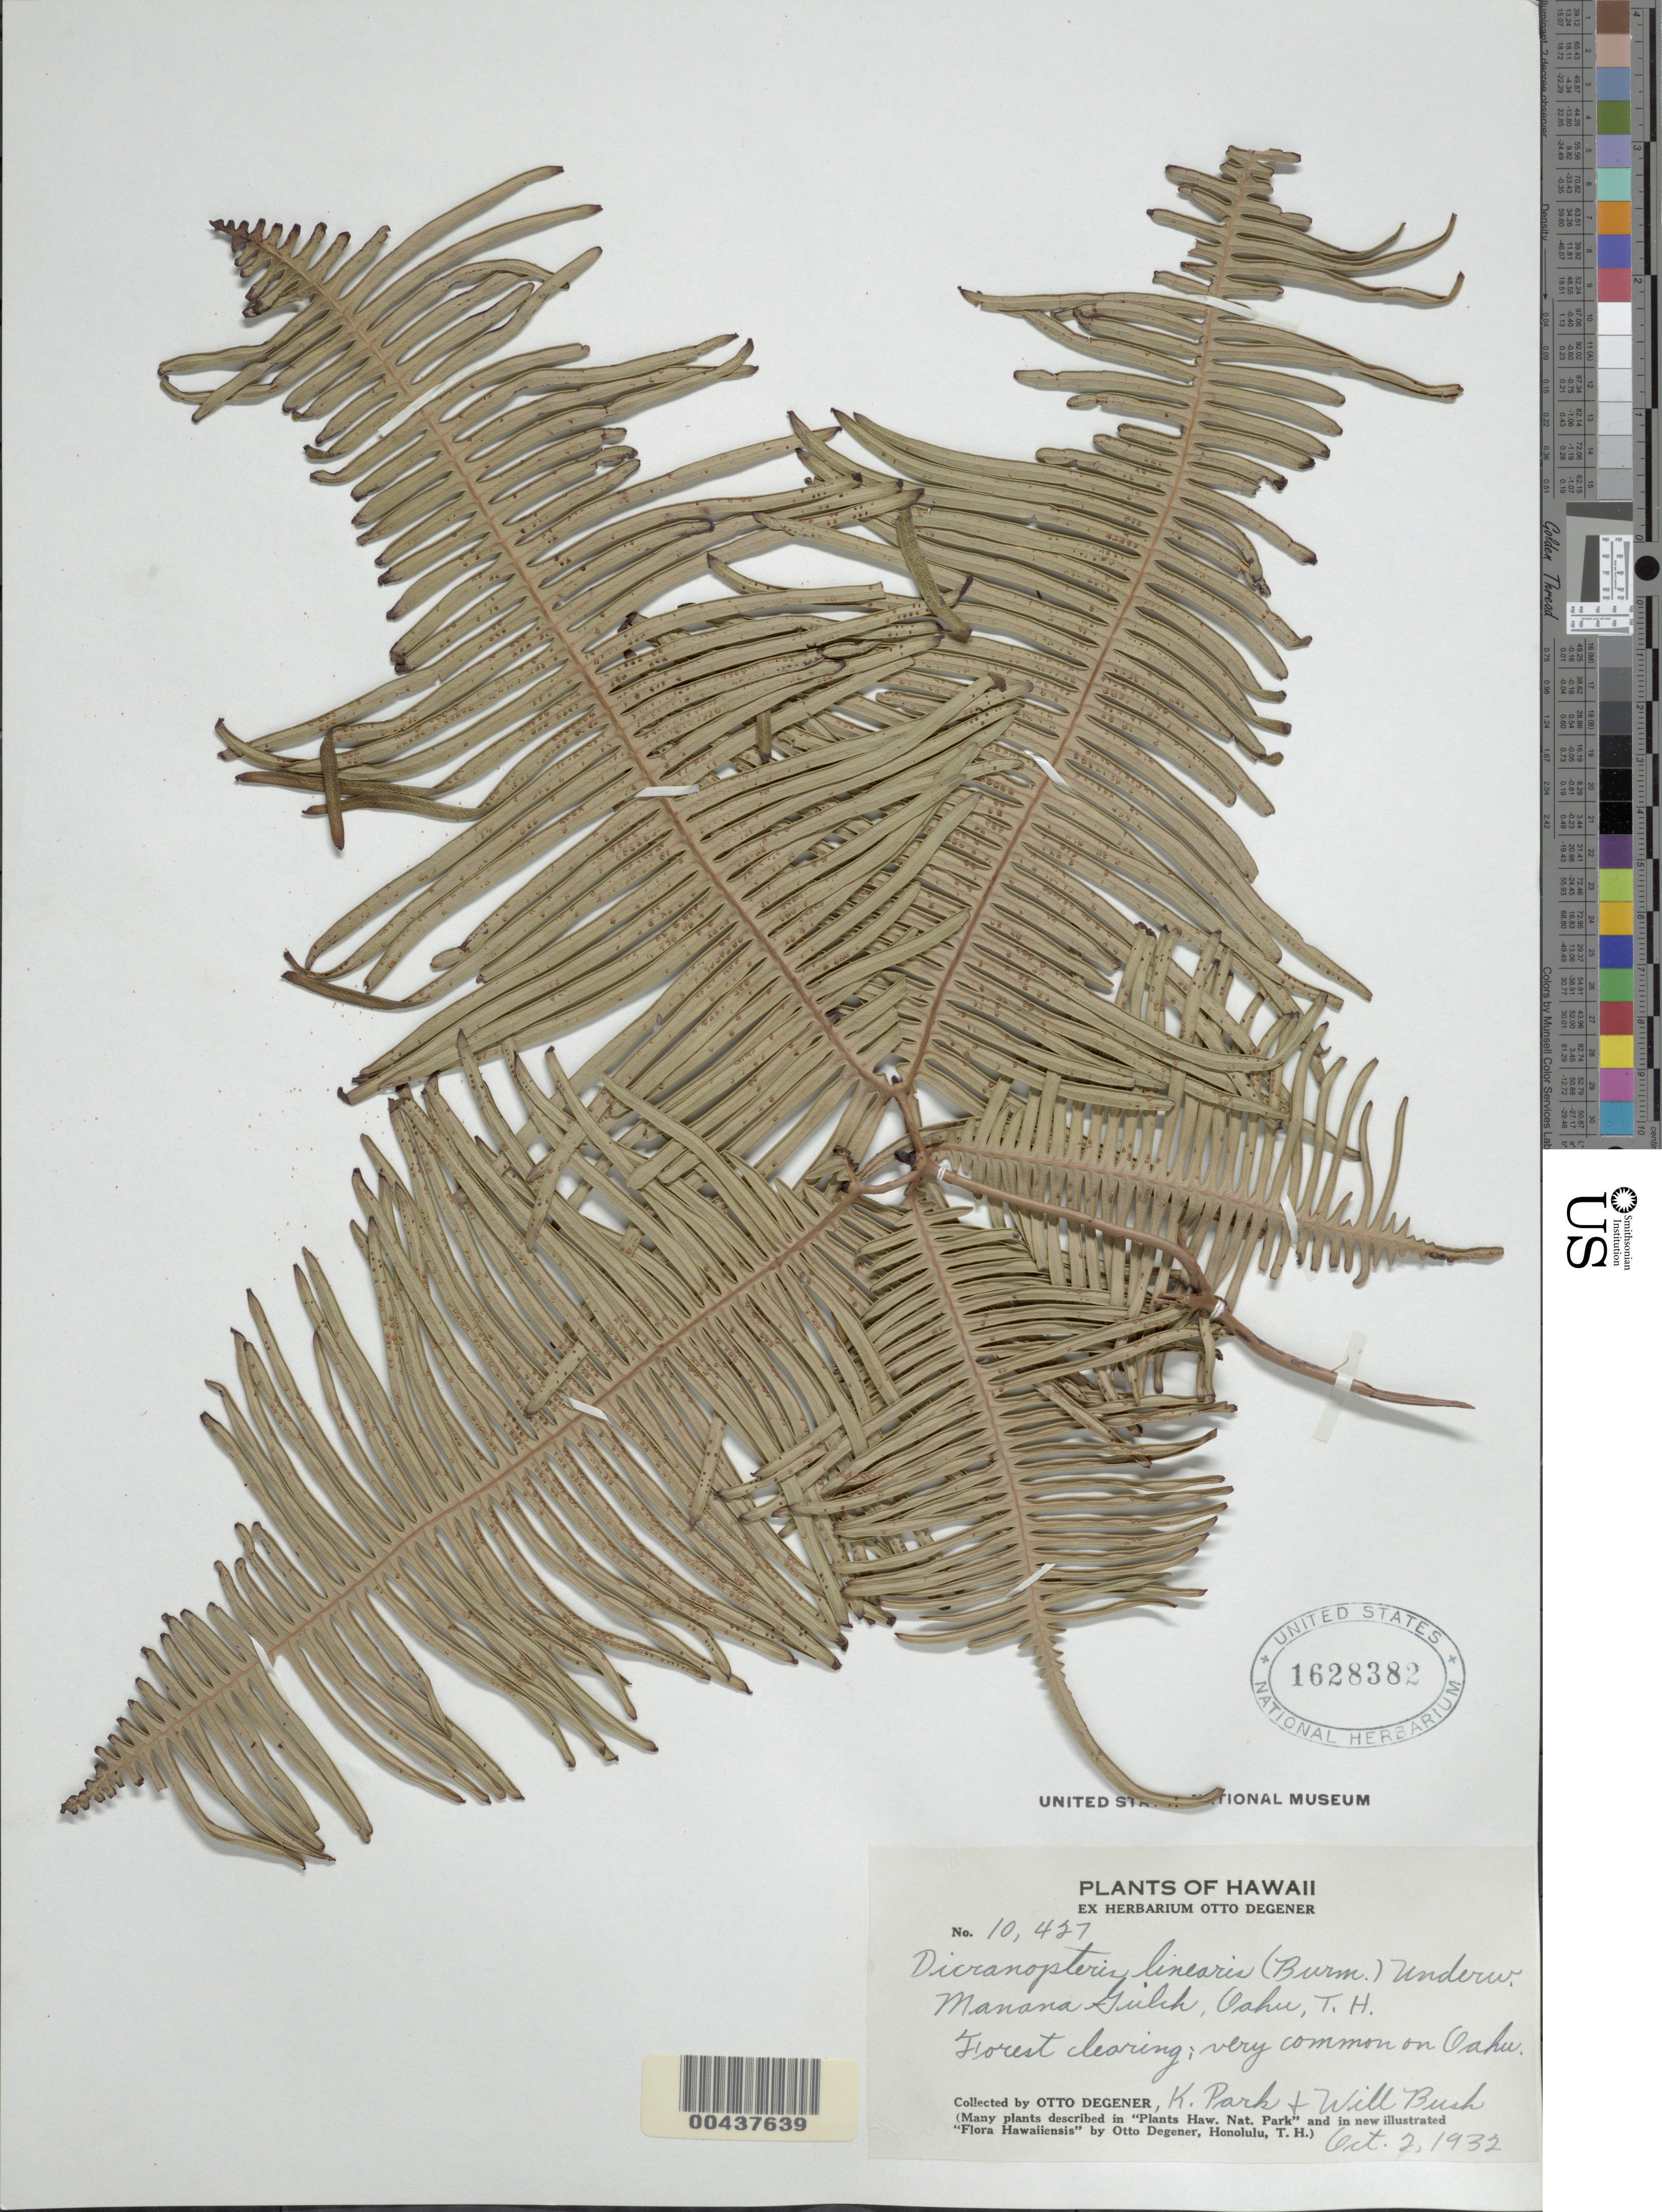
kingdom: Plantae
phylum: Tracheophyta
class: Polypodiopsida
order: Gleicheniales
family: Gleicheniaceae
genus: Dicranopteris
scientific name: Dicranopteris linearis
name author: (Burm. f.) Underw.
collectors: O. Degener, K. Park & W. Bush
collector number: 10427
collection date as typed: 2 Oct 1932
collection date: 1932-10-02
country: United States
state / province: Hawaii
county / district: Honolulu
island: Oahu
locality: Manana Gulch, Oahu, T.H.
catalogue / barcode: US 1628382